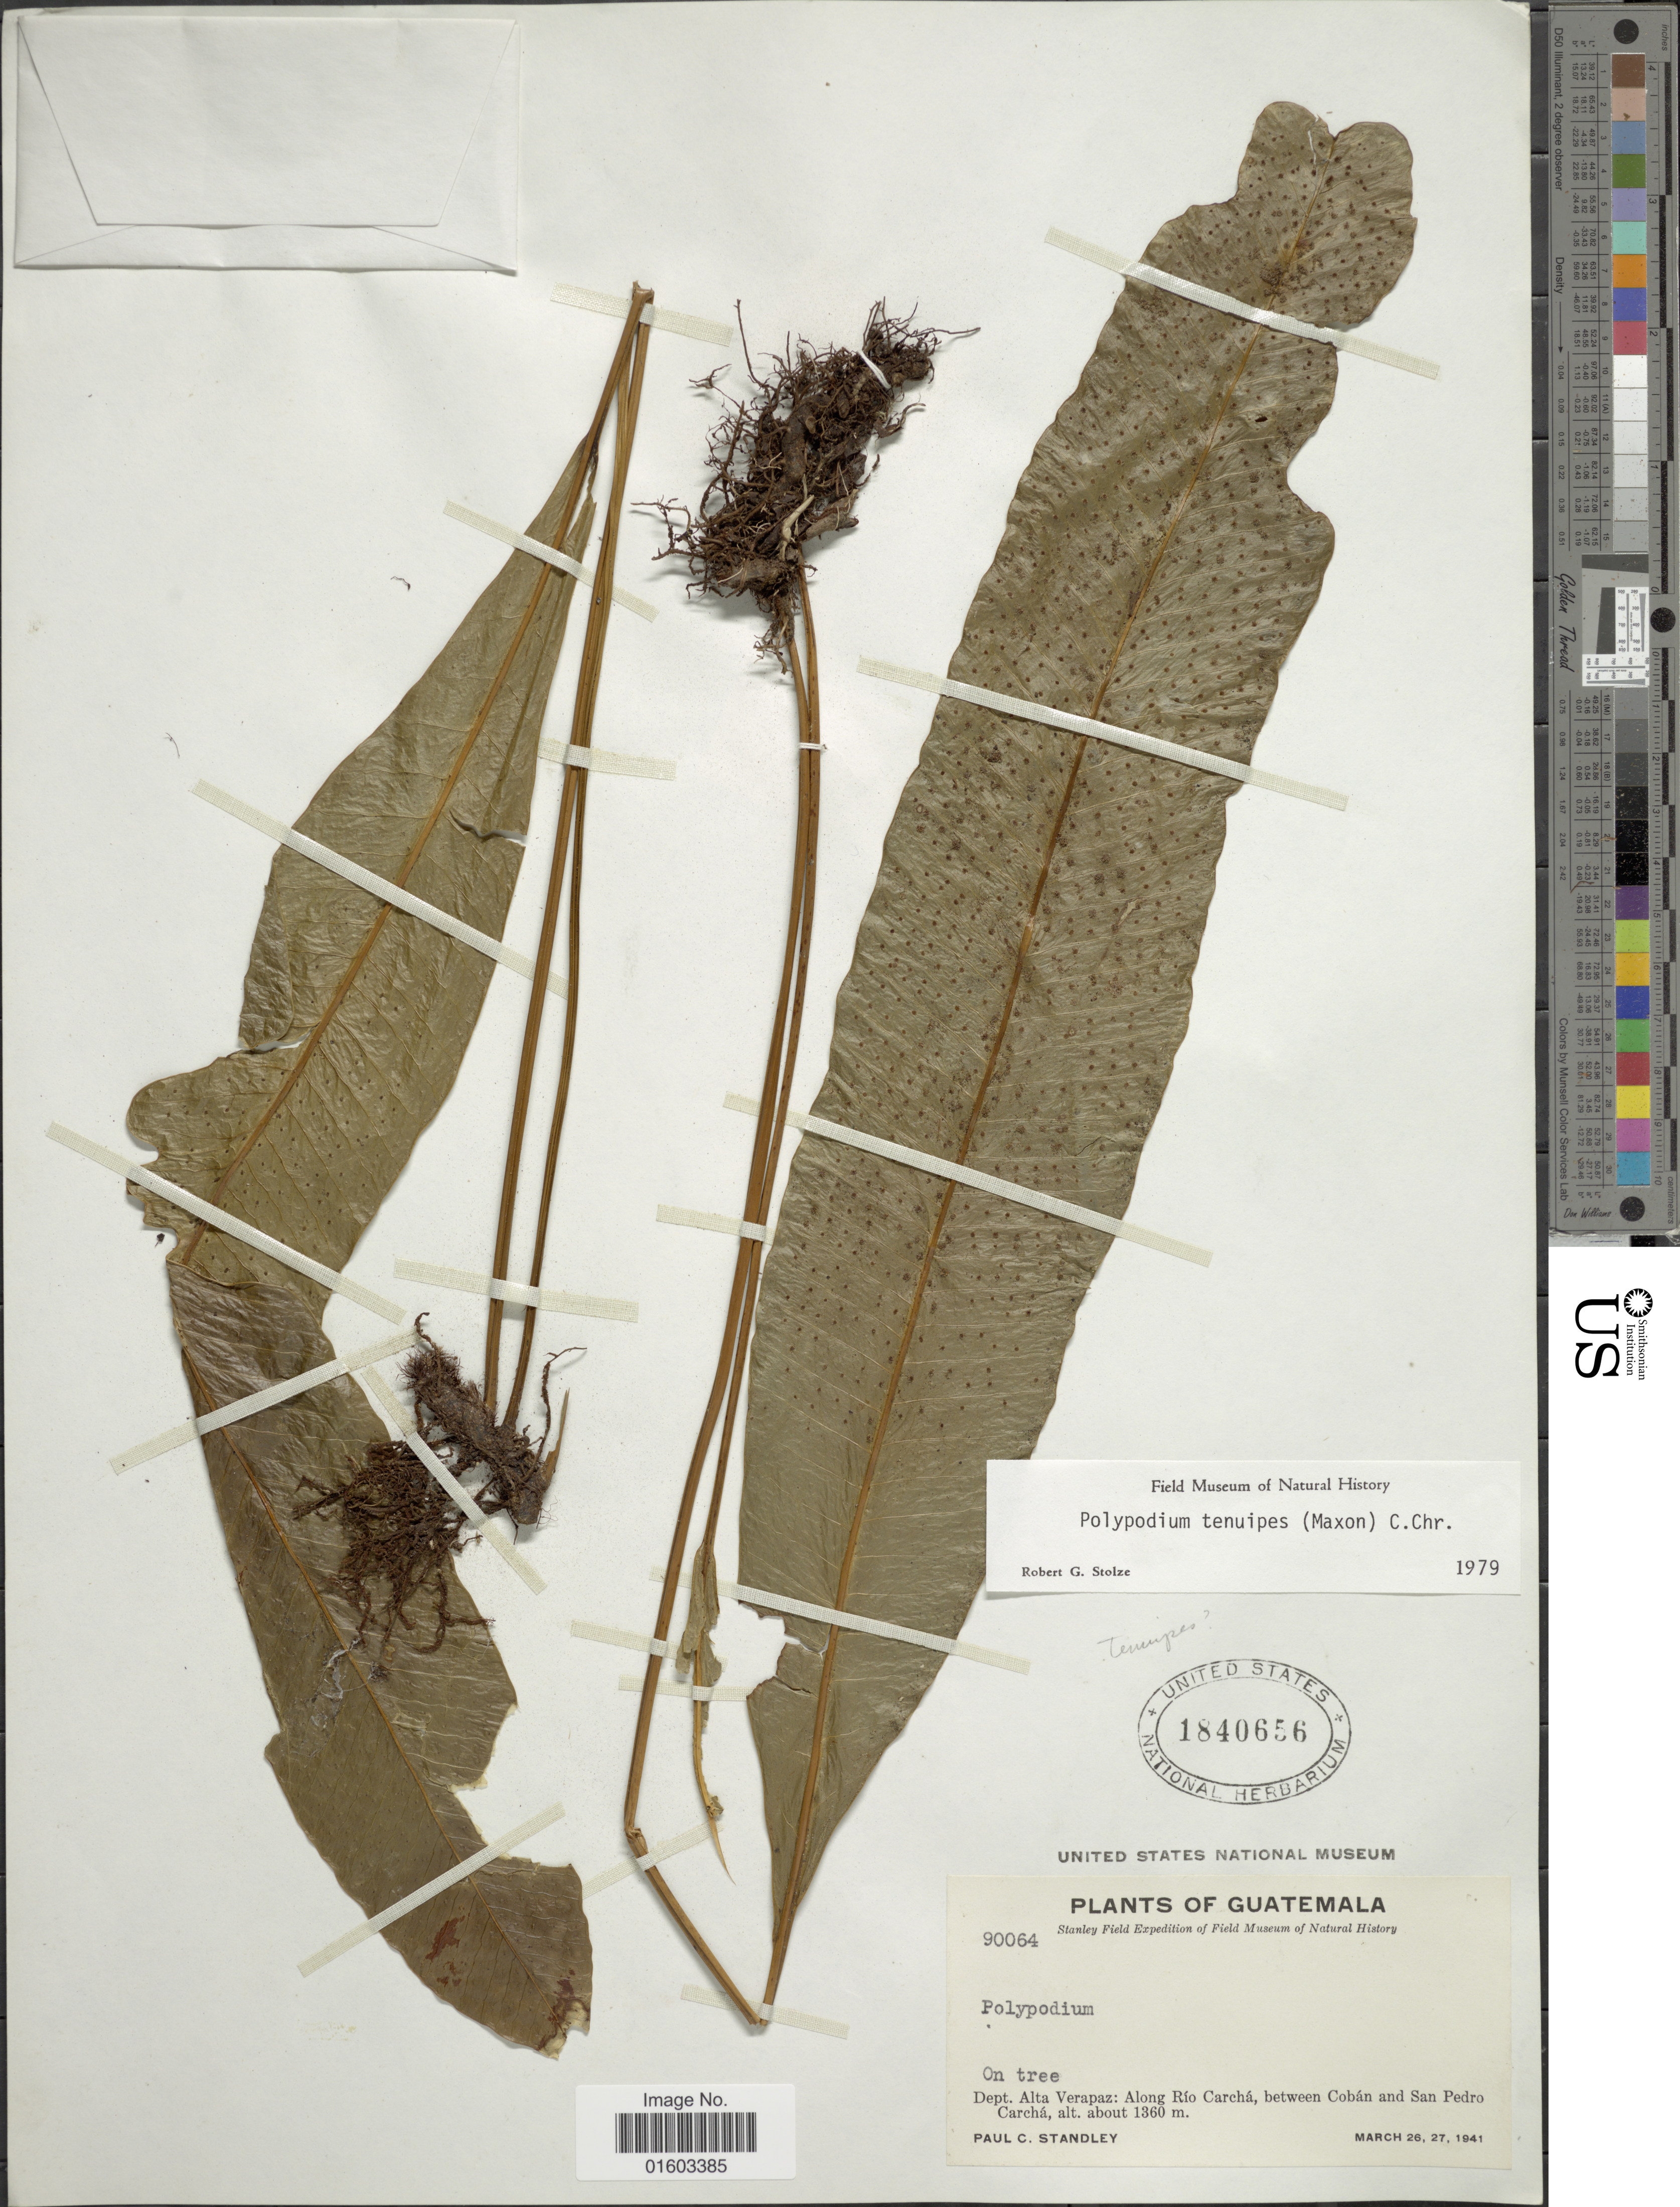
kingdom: Plantae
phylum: Tracheophyta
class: Polypodiopsida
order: Polypodiales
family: Polypodiaceae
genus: Campyloneurum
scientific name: Campyloneurum tenuipes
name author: Maxon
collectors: P. C. Standley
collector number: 90064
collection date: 1941-03-26/1941-03-27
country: Guatemala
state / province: Alta Verapaz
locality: Along Rio Carcha, between Coban and San Pedro Carcha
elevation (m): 1360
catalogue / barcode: US 1840656